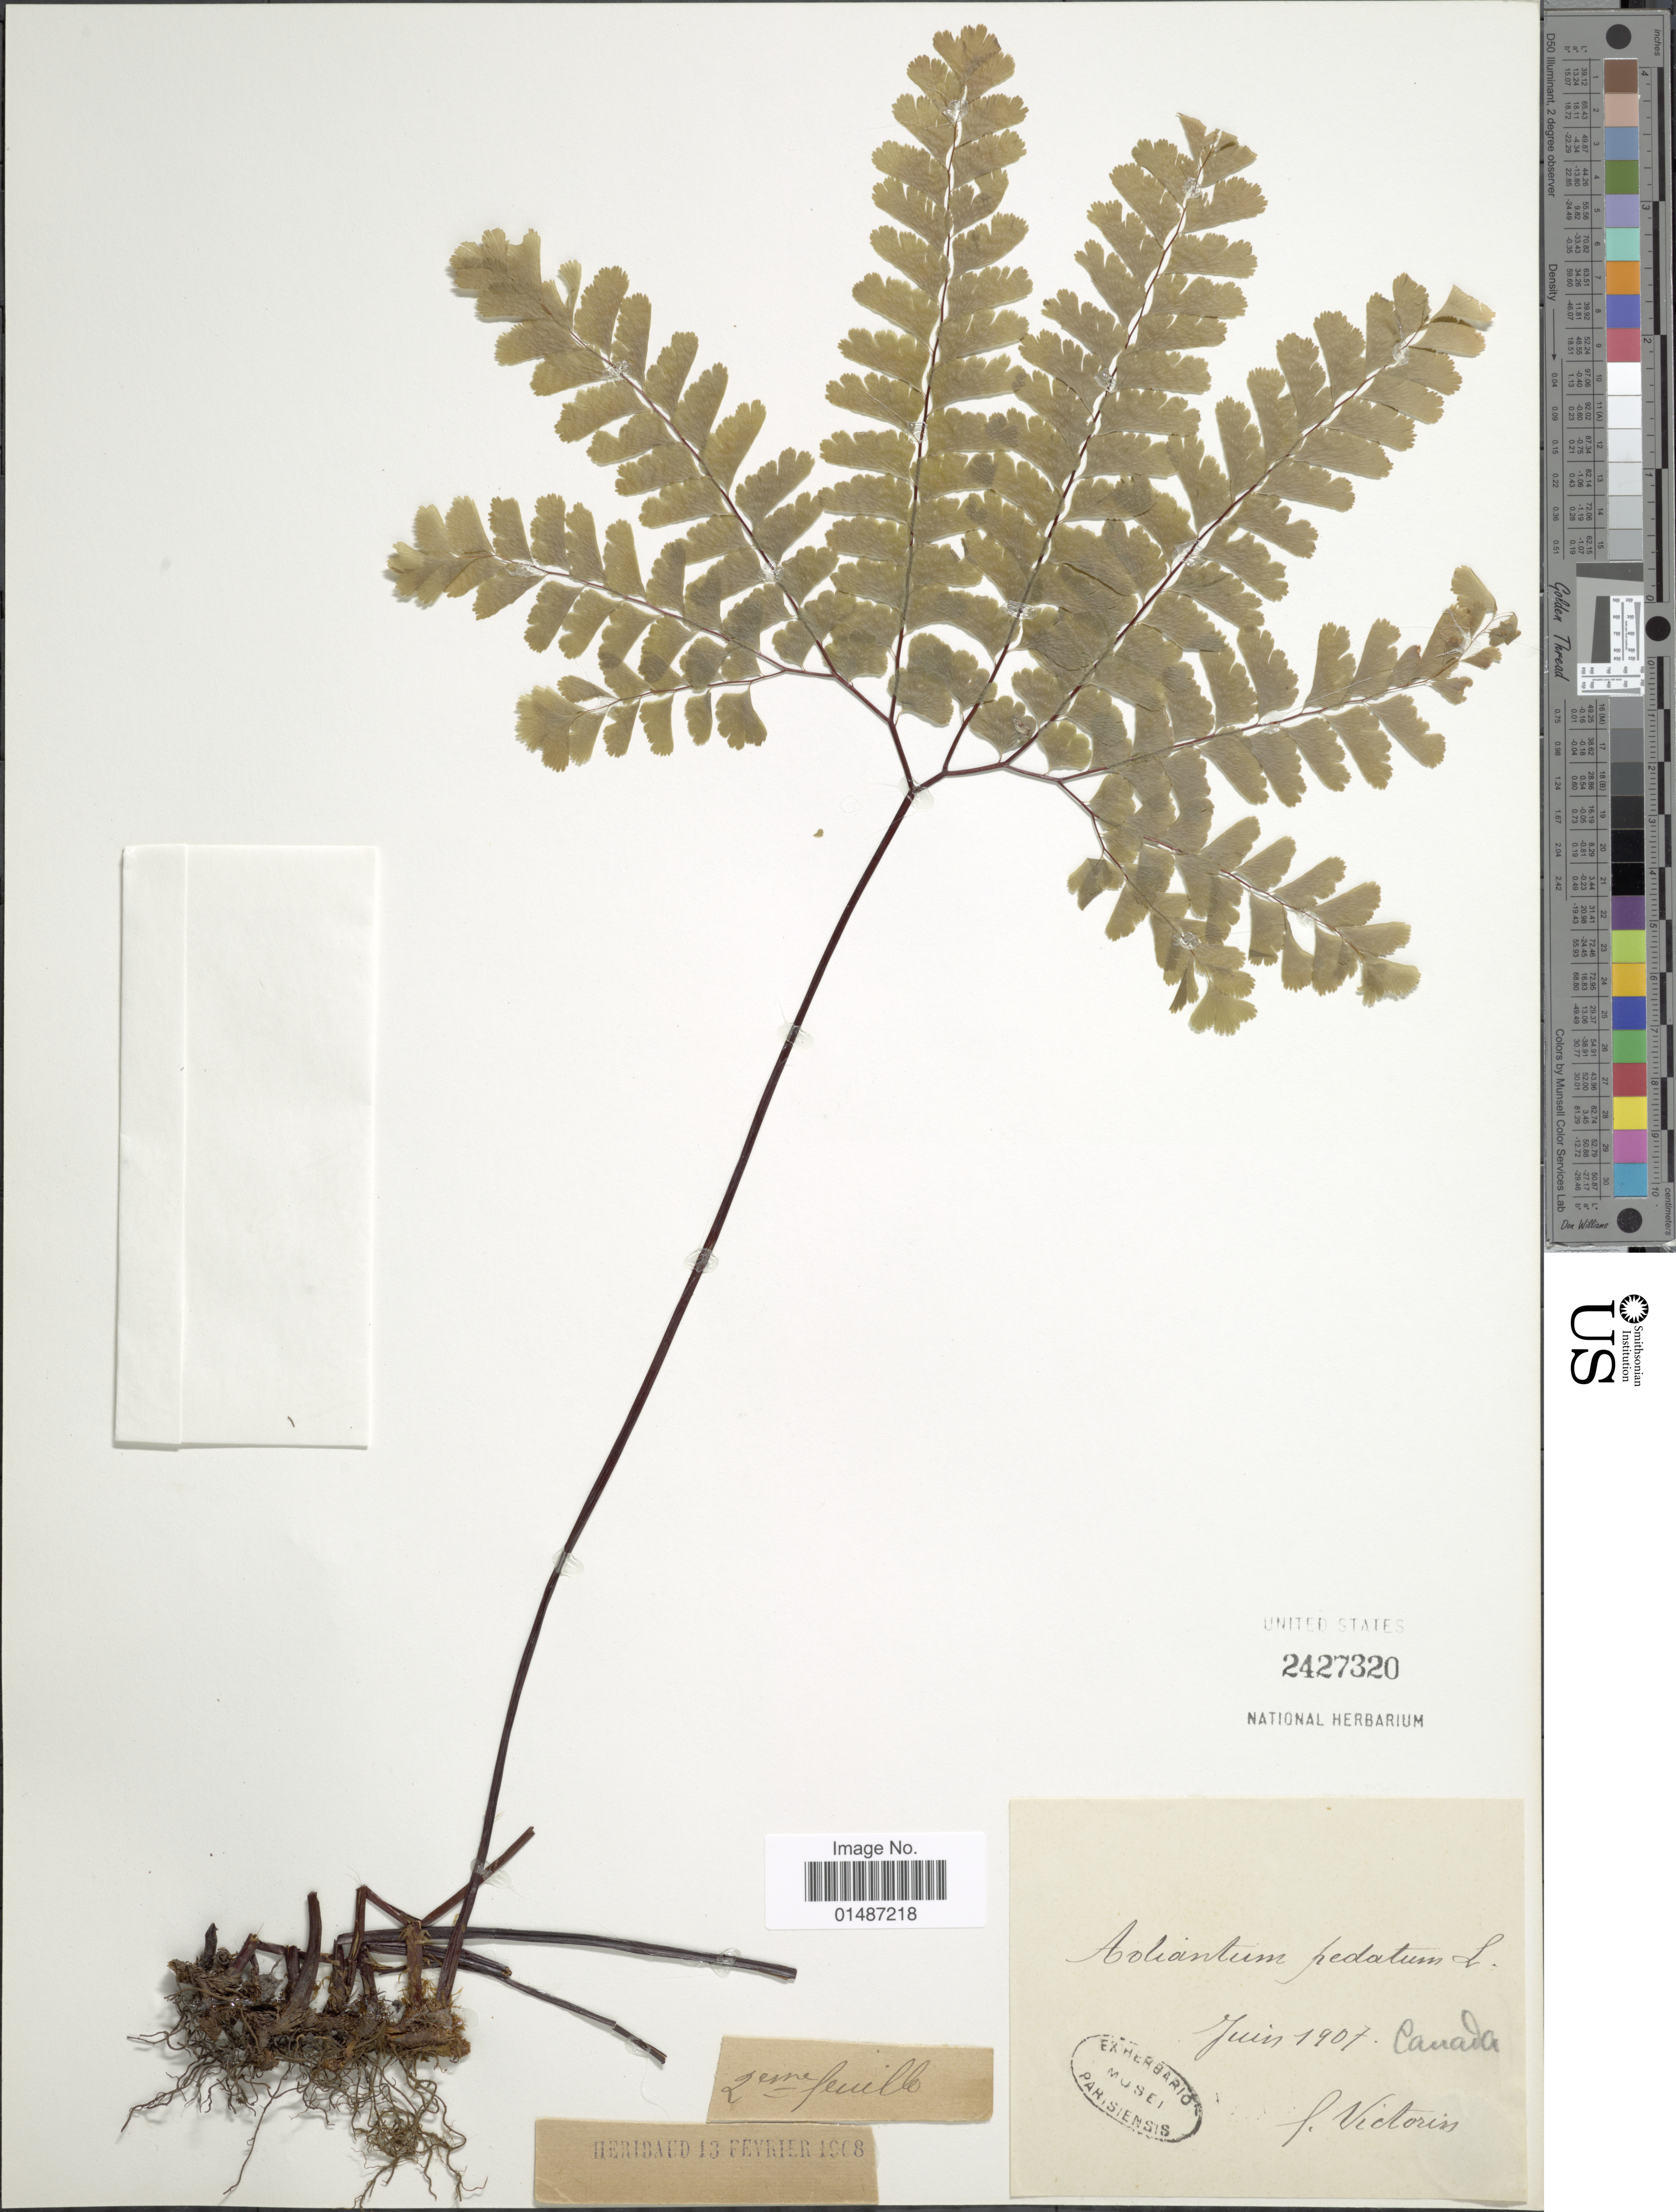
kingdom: Plantae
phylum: Tracheophyta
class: Polypodiopsida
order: Polypodiales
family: Pteridaceae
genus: Adiantum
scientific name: Adiantum pedatum var. pedatum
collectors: Victorin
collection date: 1907-06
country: Canada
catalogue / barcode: US 2427320